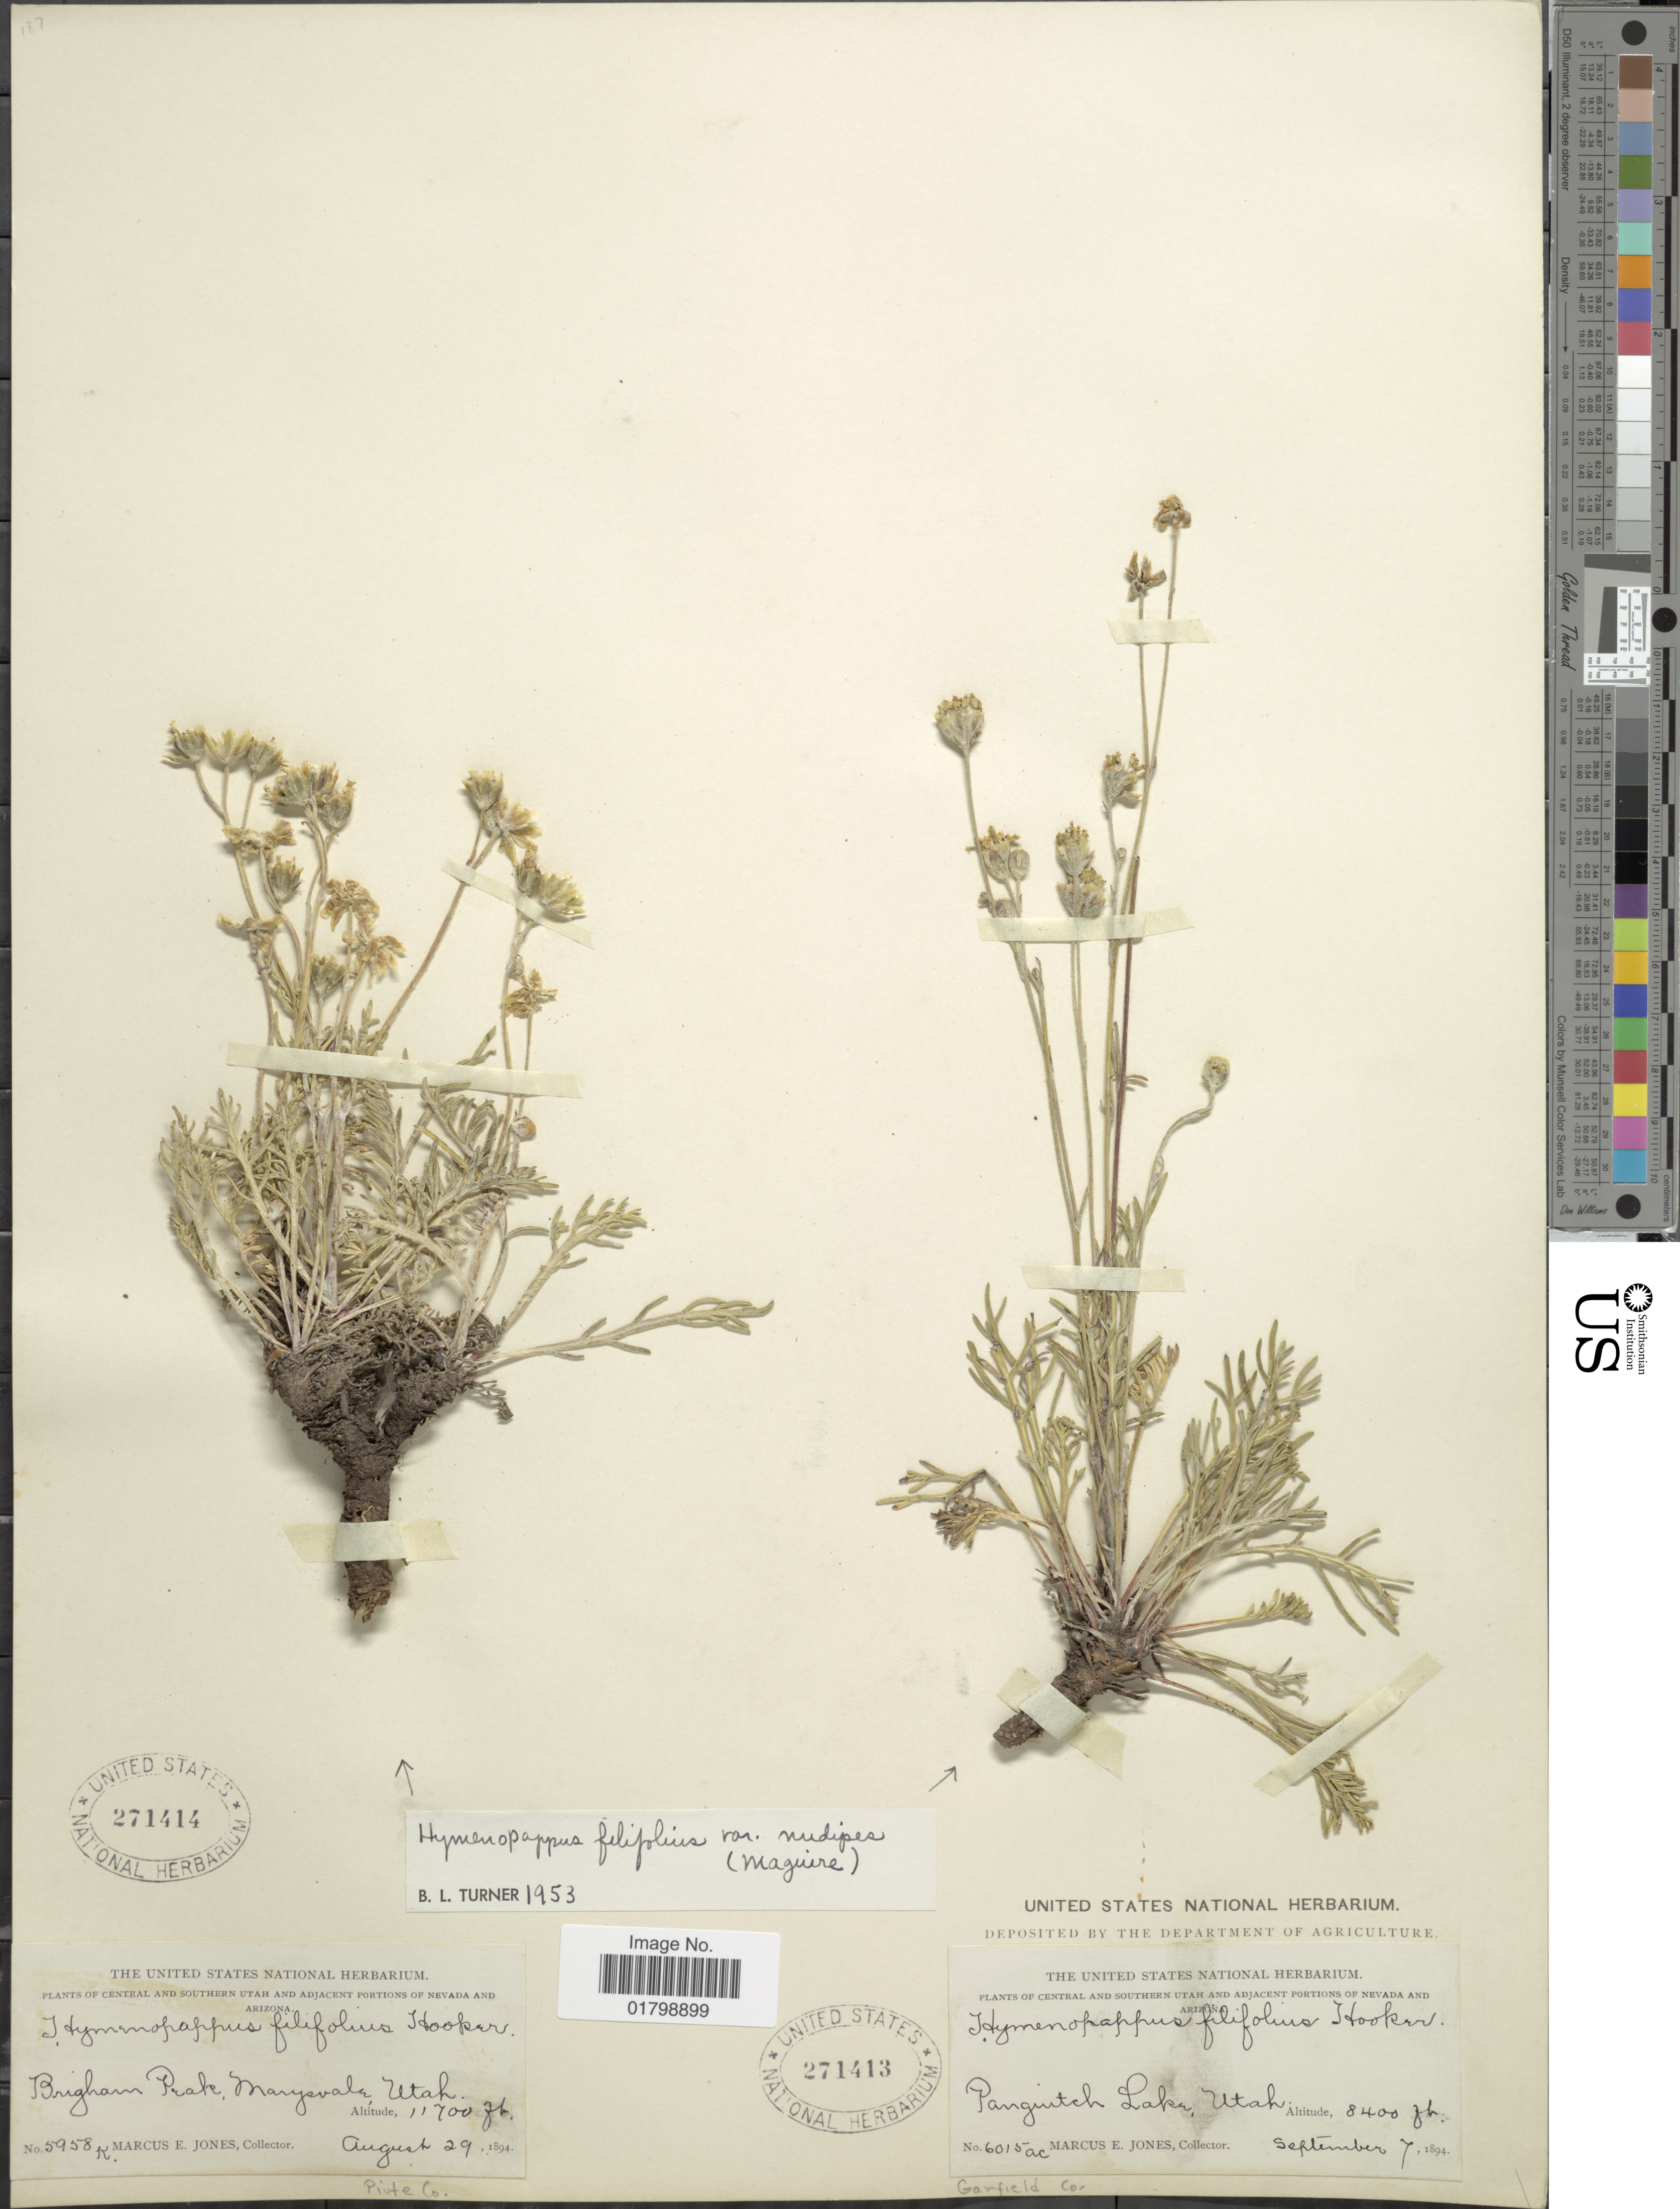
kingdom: Plantae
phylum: Tracheophyta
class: Magnoliopsida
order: Asterales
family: Asteraceae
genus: Hymenopappus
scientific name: Hymenopappus filifolius var. nudipes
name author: (Maguire) B.L. Turner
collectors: M. E. Jones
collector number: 6015ac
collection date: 1894-09-07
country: United States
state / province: Utah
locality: Central and Southern Utah and Adjacent Portions of Nevada and Arizona, Panguitch Lake, Utah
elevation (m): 2560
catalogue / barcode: US 271413-2